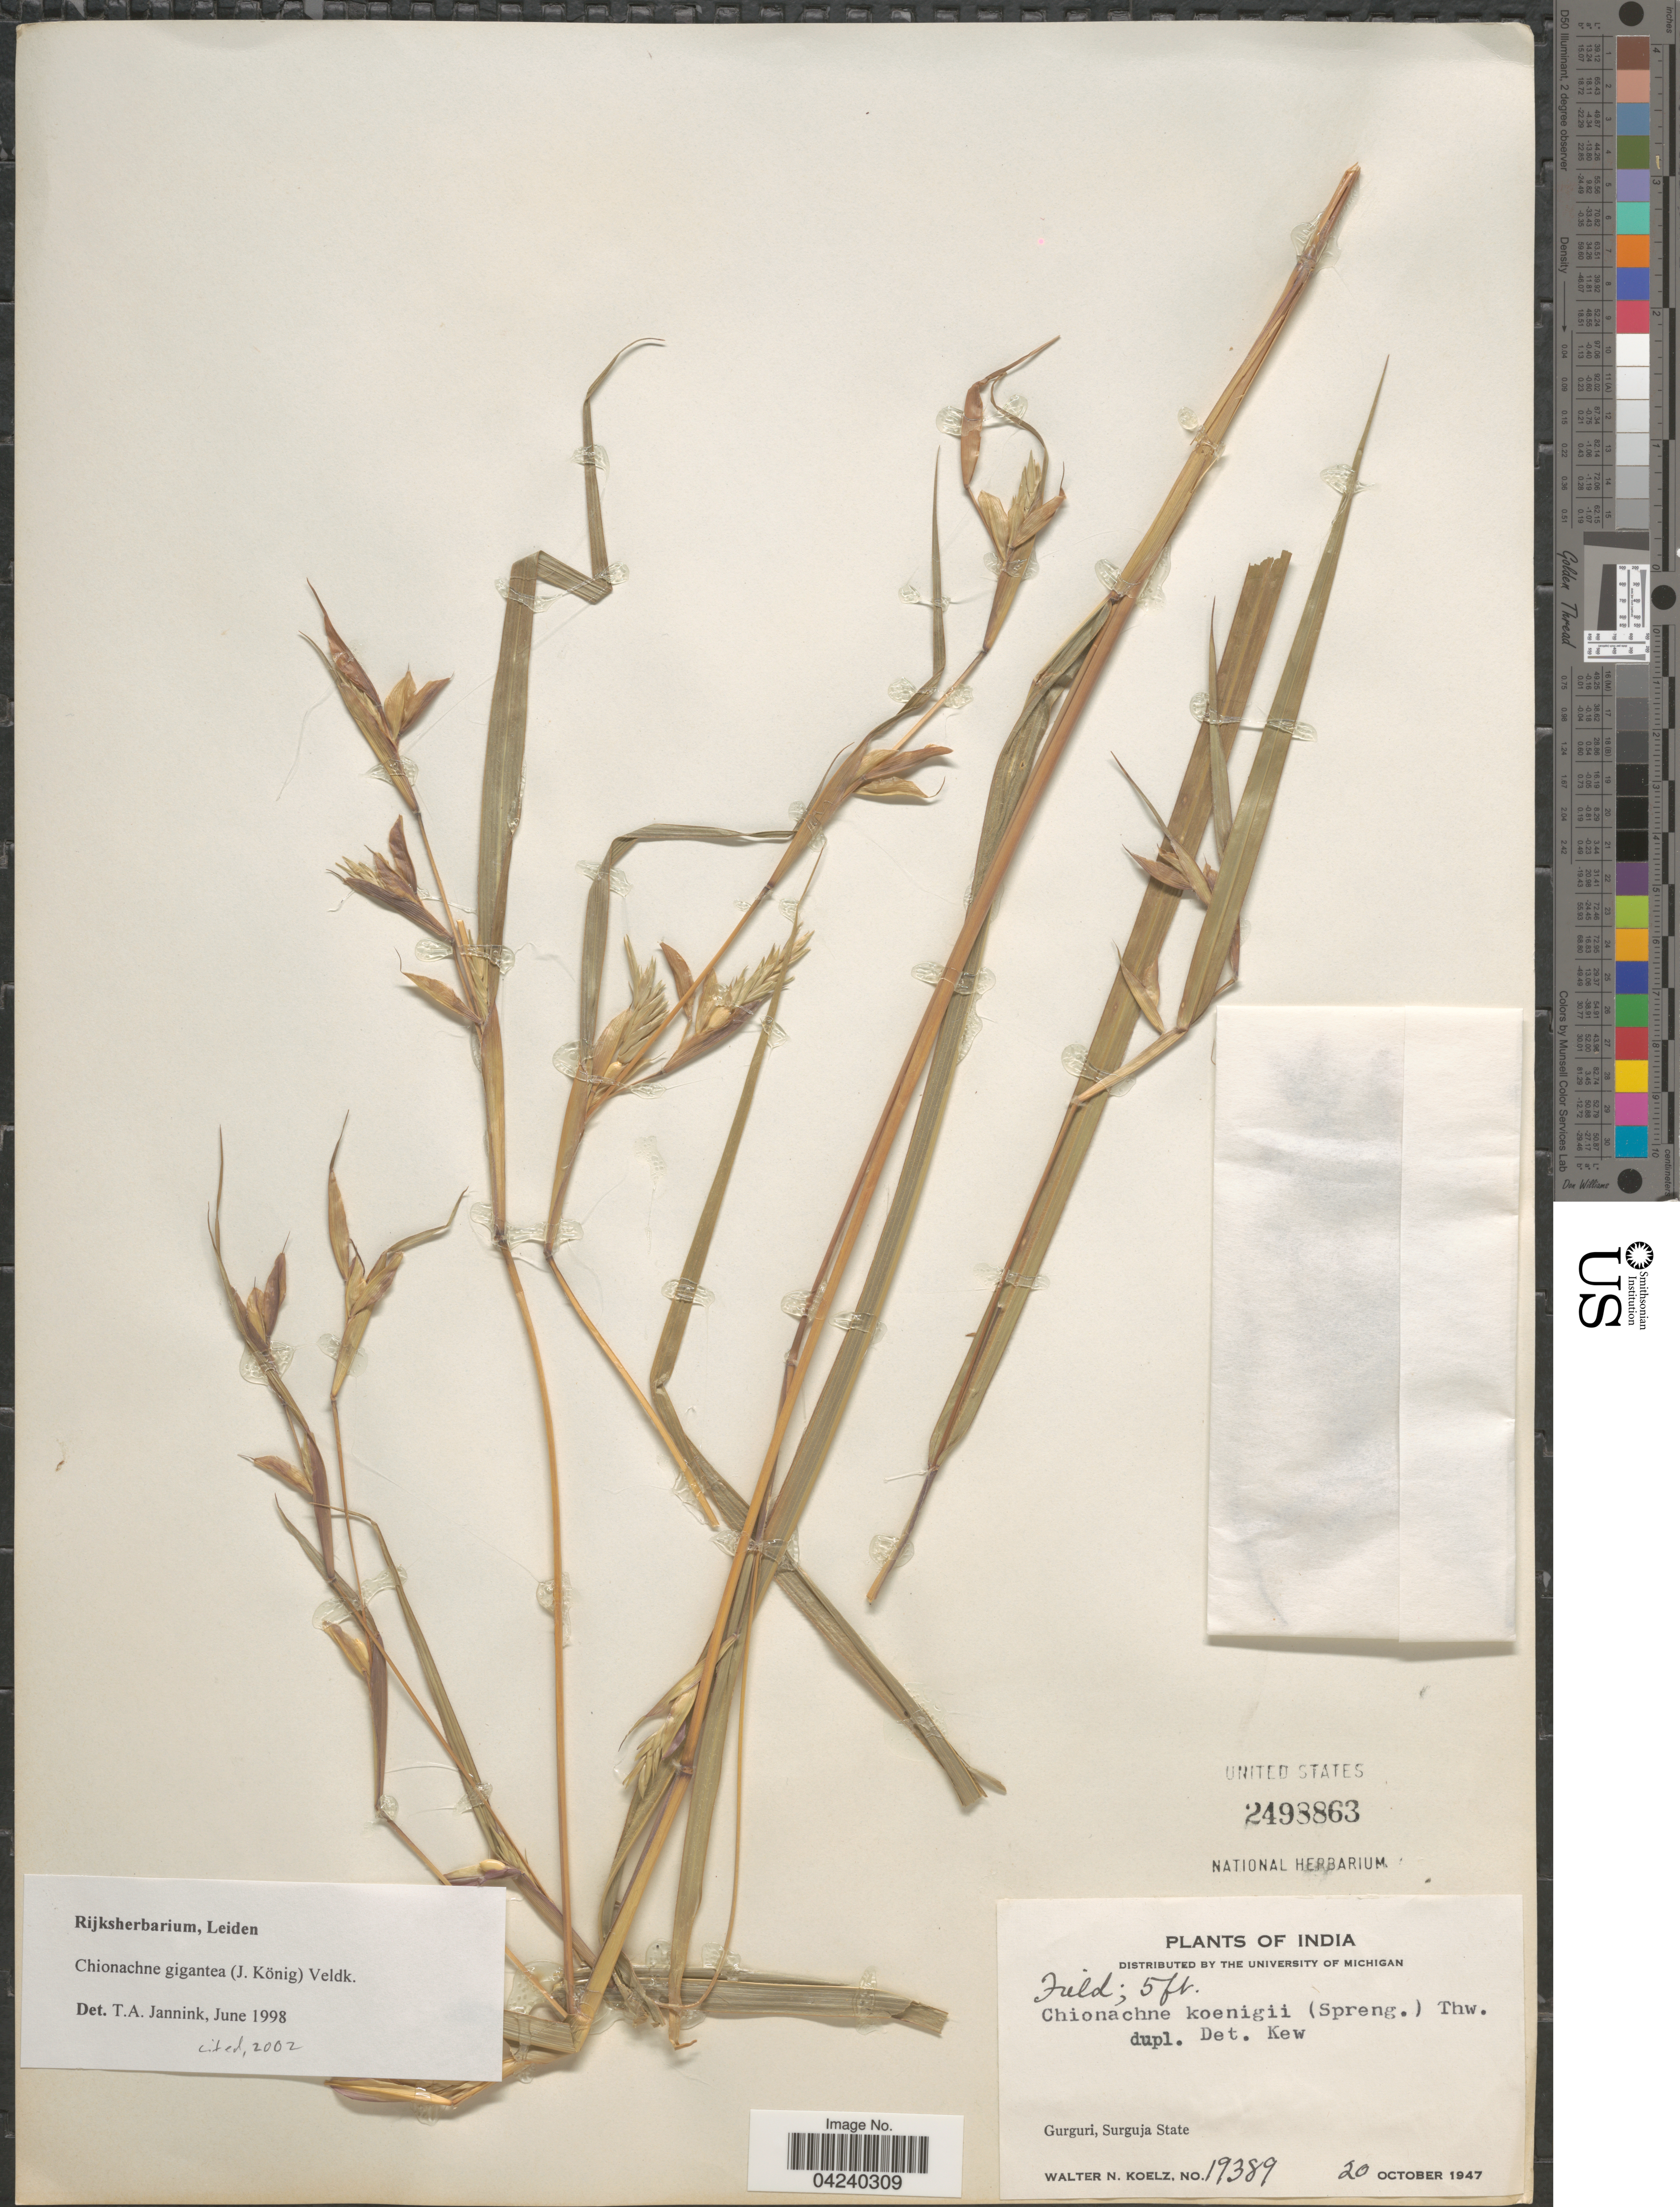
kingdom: Plantae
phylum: Tracheophyta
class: Liliopsida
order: Poales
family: Poaceae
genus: Chionachne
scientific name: Chionachne gigantea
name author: (J. Koenig) Veldkamp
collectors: W. N. Koelz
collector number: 19389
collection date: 1947-10-20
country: India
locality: Gurguri, Surguja State.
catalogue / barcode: US 2498863